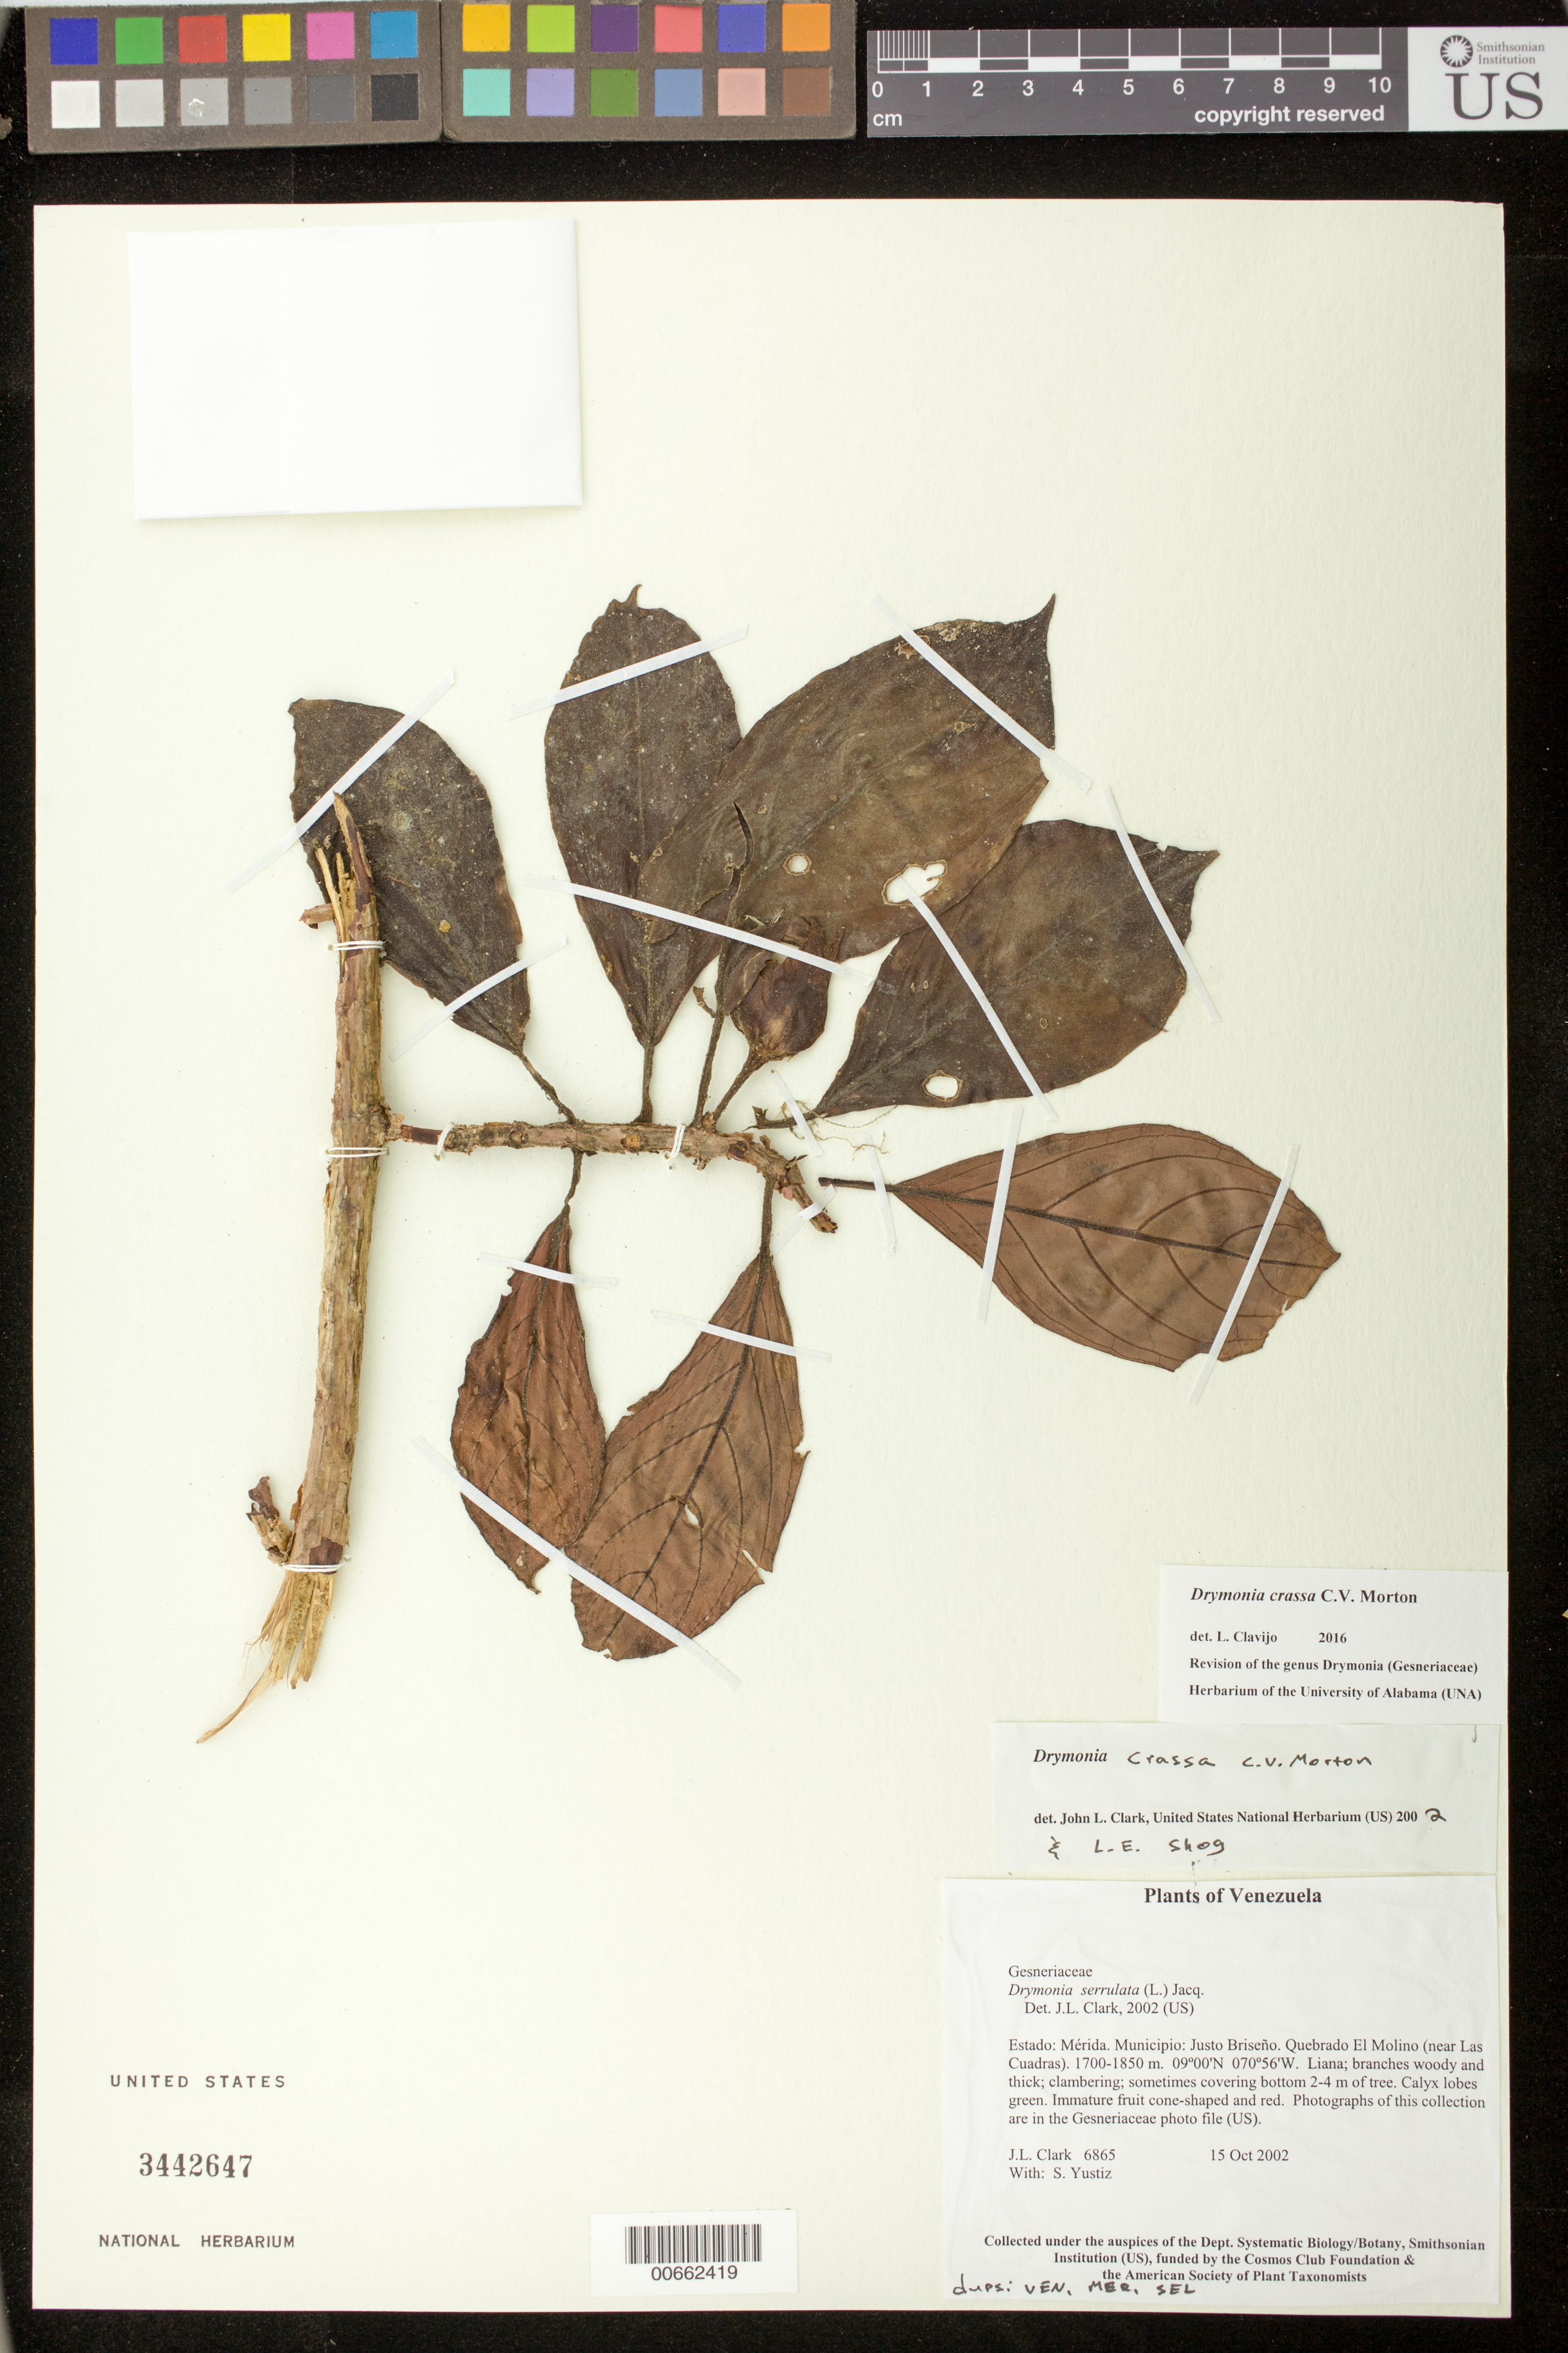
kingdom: Plantae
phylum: Tracheophyta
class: Magnoliopsida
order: Lamiales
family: Gesneriaceae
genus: Drymonia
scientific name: Drymonia crassa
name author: C.V. Morton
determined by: Clark, J. L.; Skog, Laurence E.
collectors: J. L. Clark & S. Yustiz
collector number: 6865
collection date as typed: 15 Oct 2002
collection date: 2002-10-15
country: Venezuela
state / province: Mérida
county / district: Justo Briceño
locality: Justo Briseño: Quebrado El Molino (near Las Cuadras).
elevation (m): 1700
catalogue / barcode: US 3442647